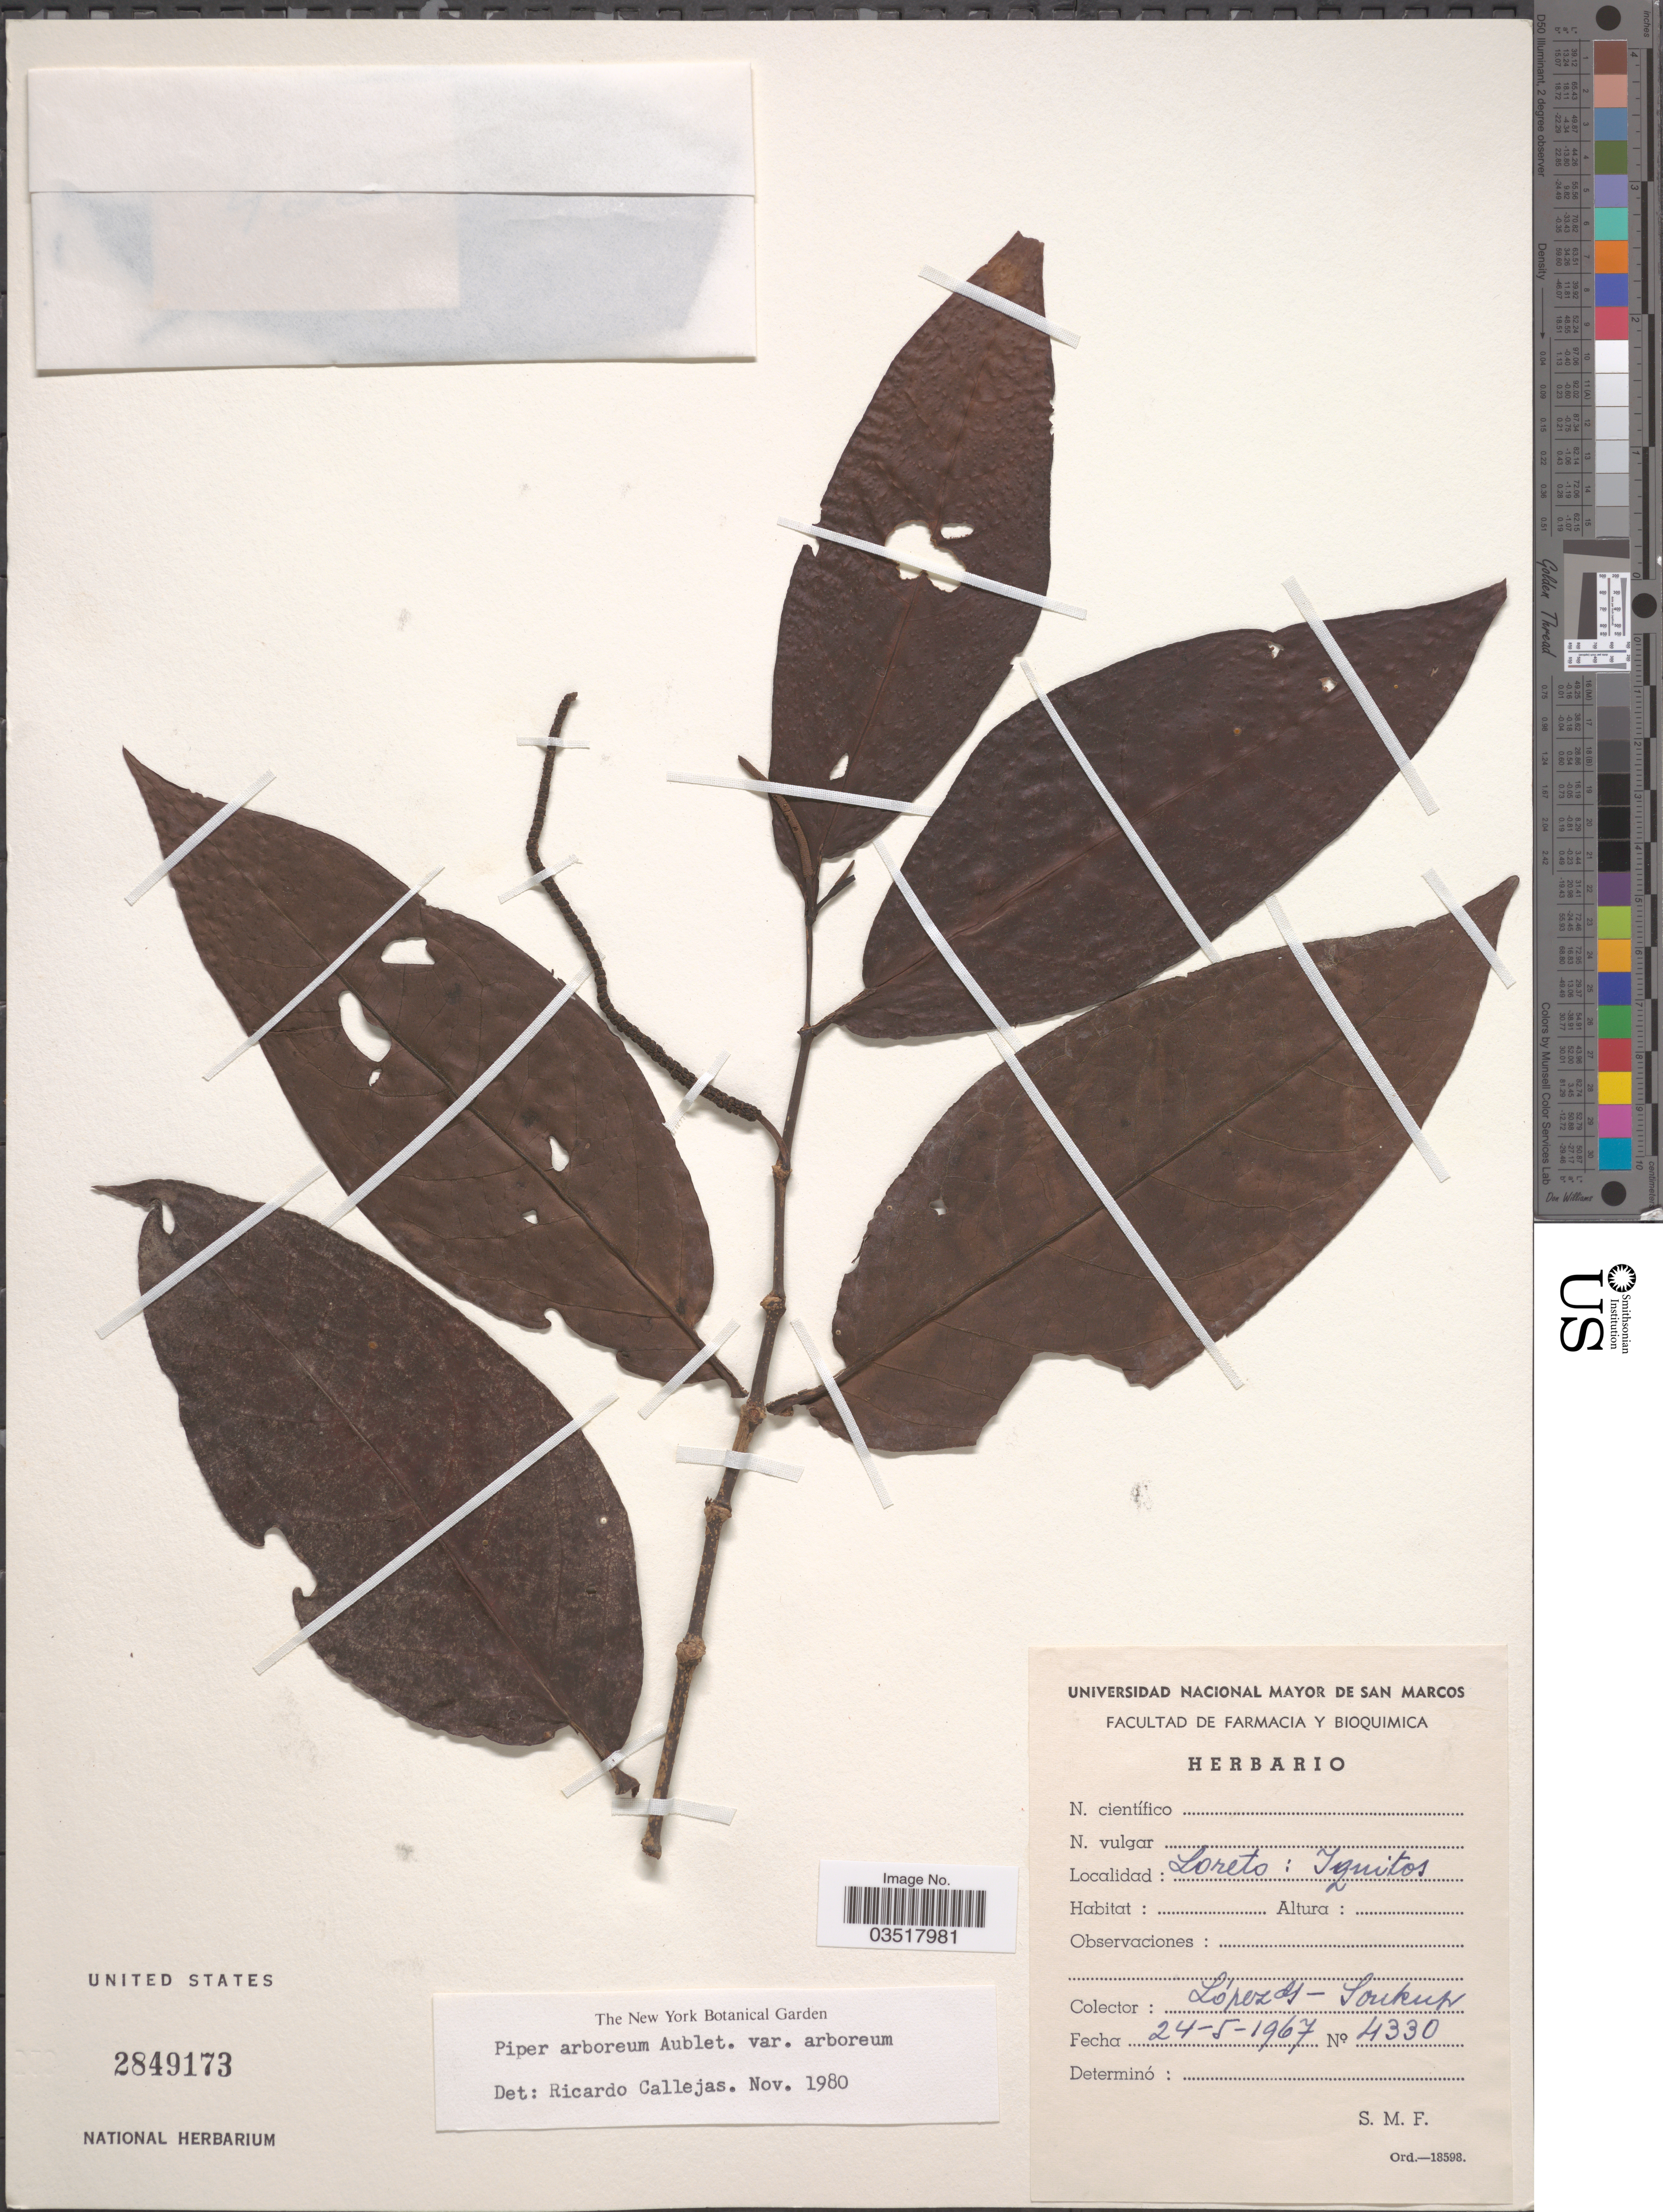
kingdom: Plantae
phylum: Tracheophyta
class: Magnoliopsida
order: Piperales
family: Piperaceae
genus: Piper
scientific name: Piper arboreum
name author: Aubl.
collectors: G. Lopéz & -- Soukup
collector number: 4330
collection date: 1967-05-24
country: Peru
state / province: Loreto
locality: Iquitos.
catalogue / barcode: US 2849173